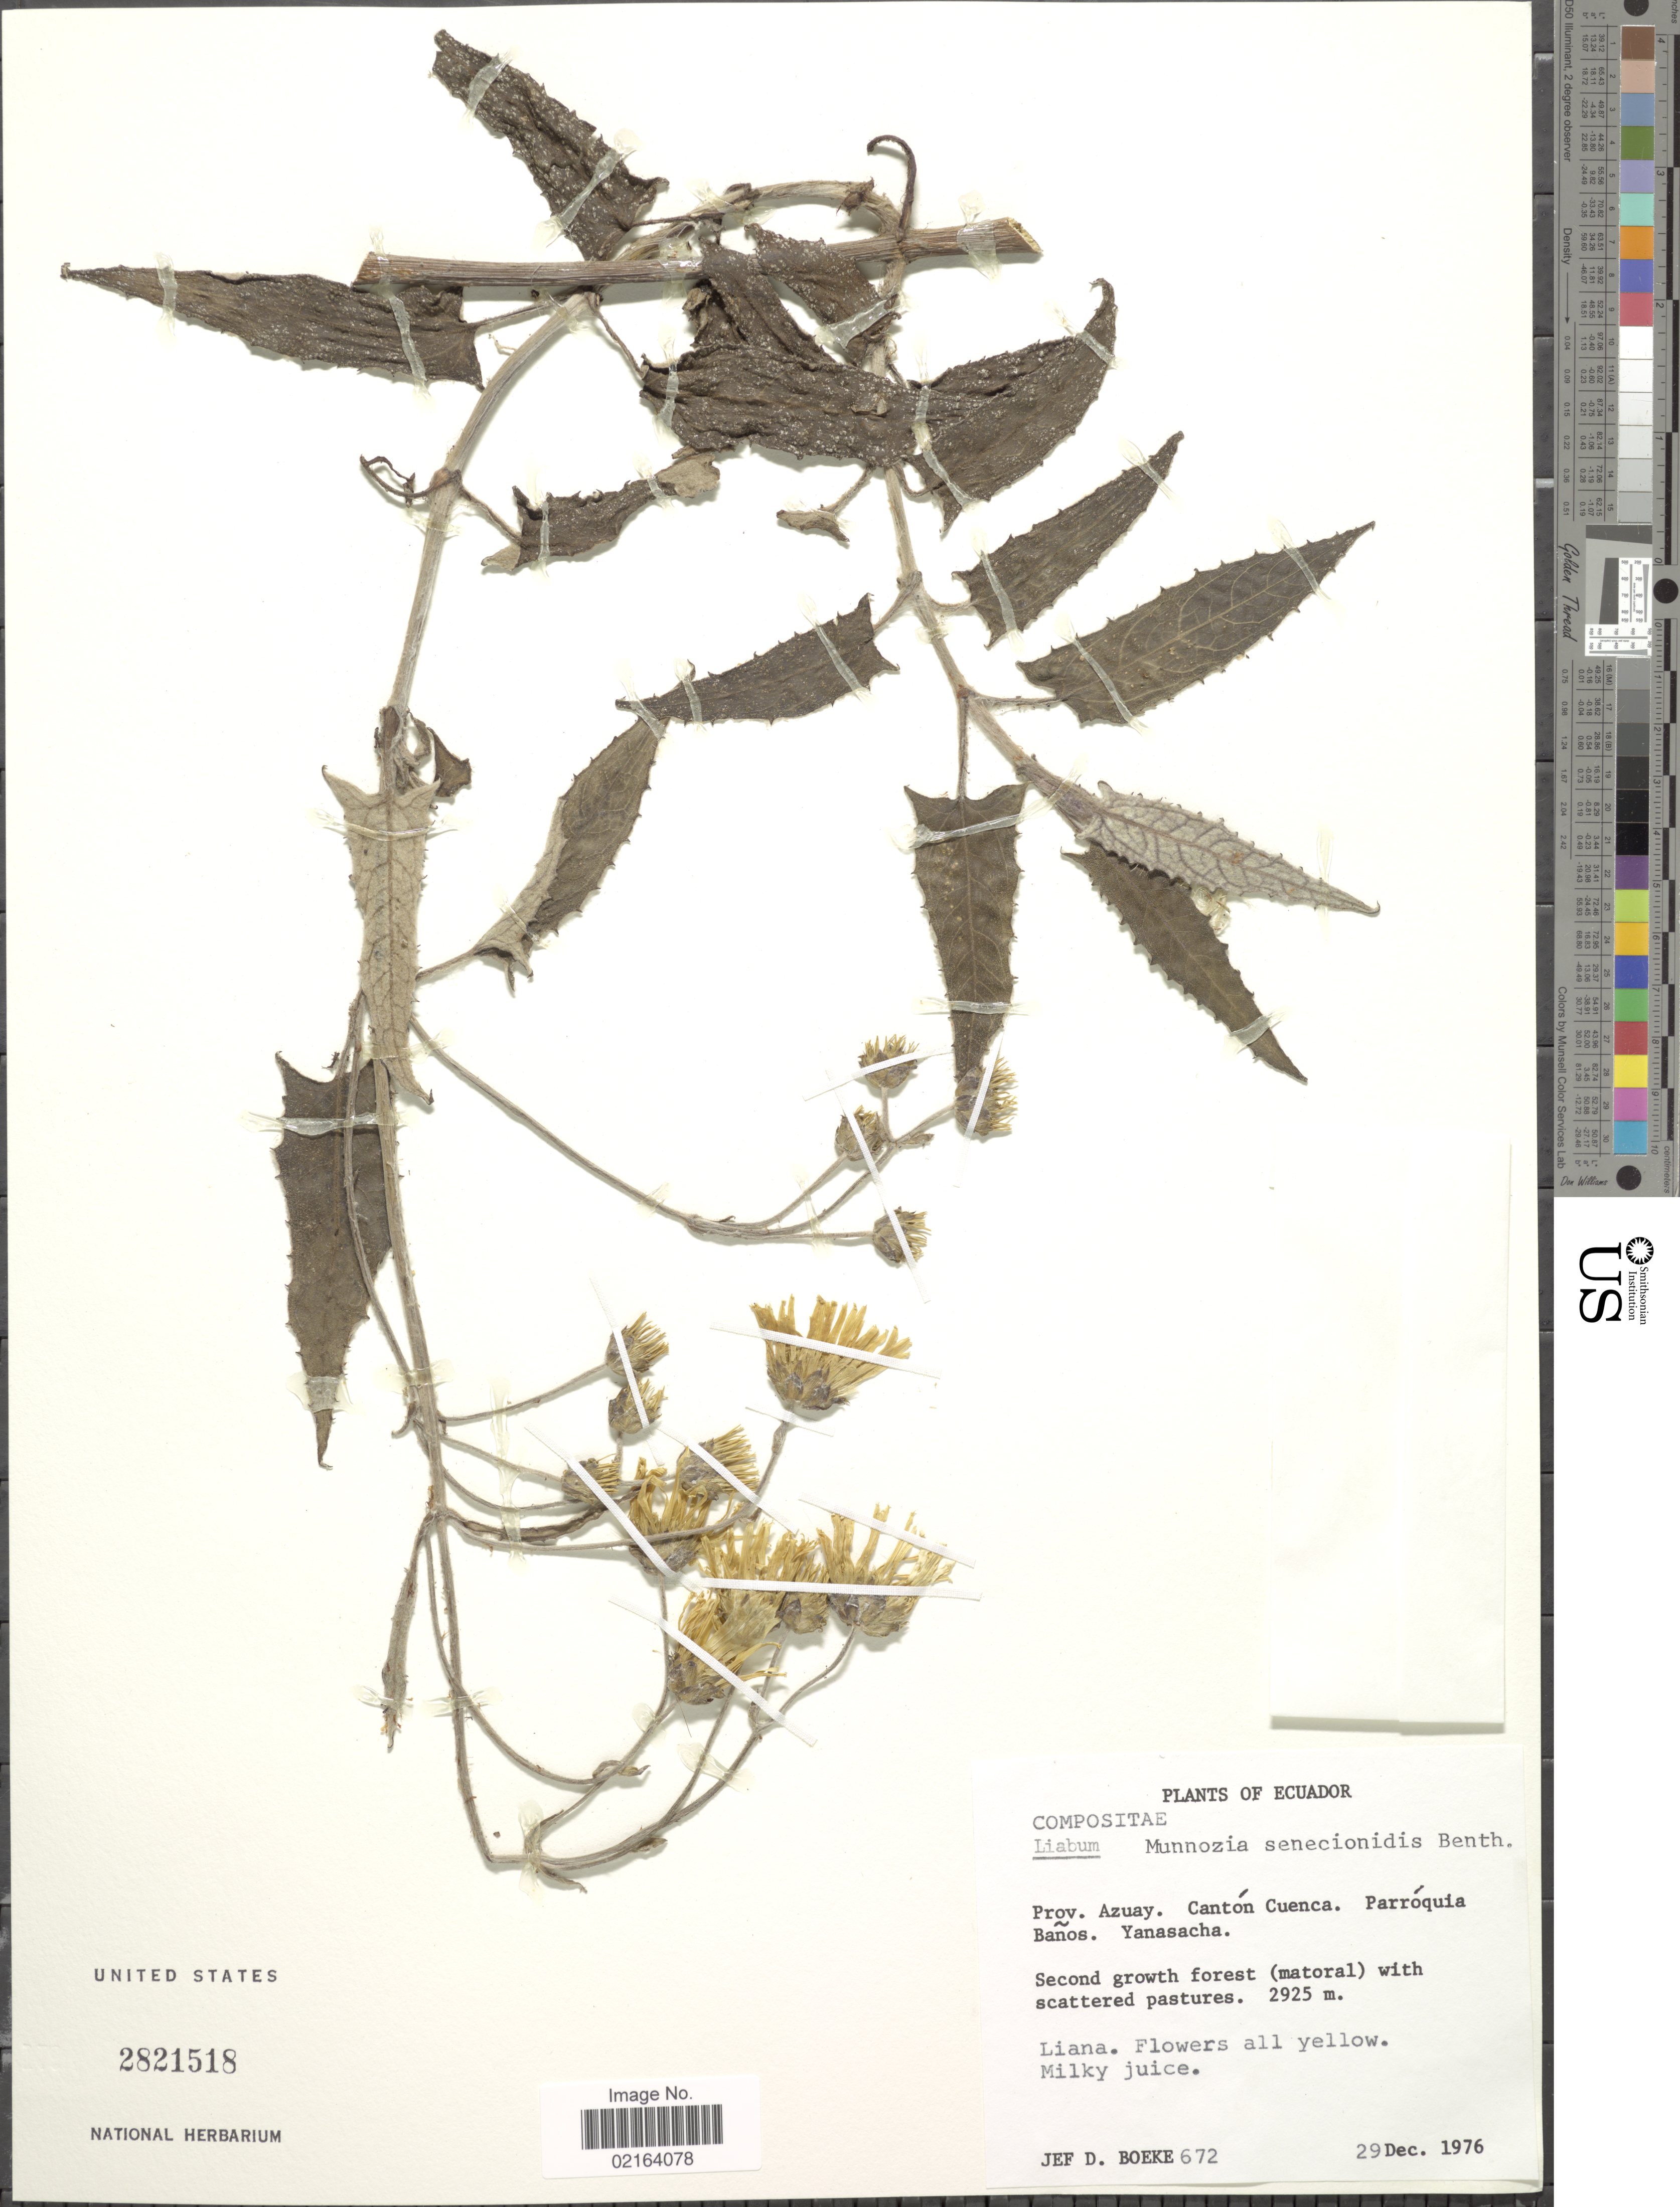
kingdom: Plantae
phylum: Tracheophyta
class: Magnoliopsida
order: Asterales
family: Asteraceae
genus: Munnozia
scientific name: Munnozia senecionidis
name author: Benth.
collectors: J. Boeke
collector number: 672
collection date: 1976-12-29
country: Ecuador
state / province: Azuay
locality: Prov. Azuay, Canton Cuenca, Parroquia Banos, Yanasacha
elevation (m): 2925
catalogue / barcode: US 2821518